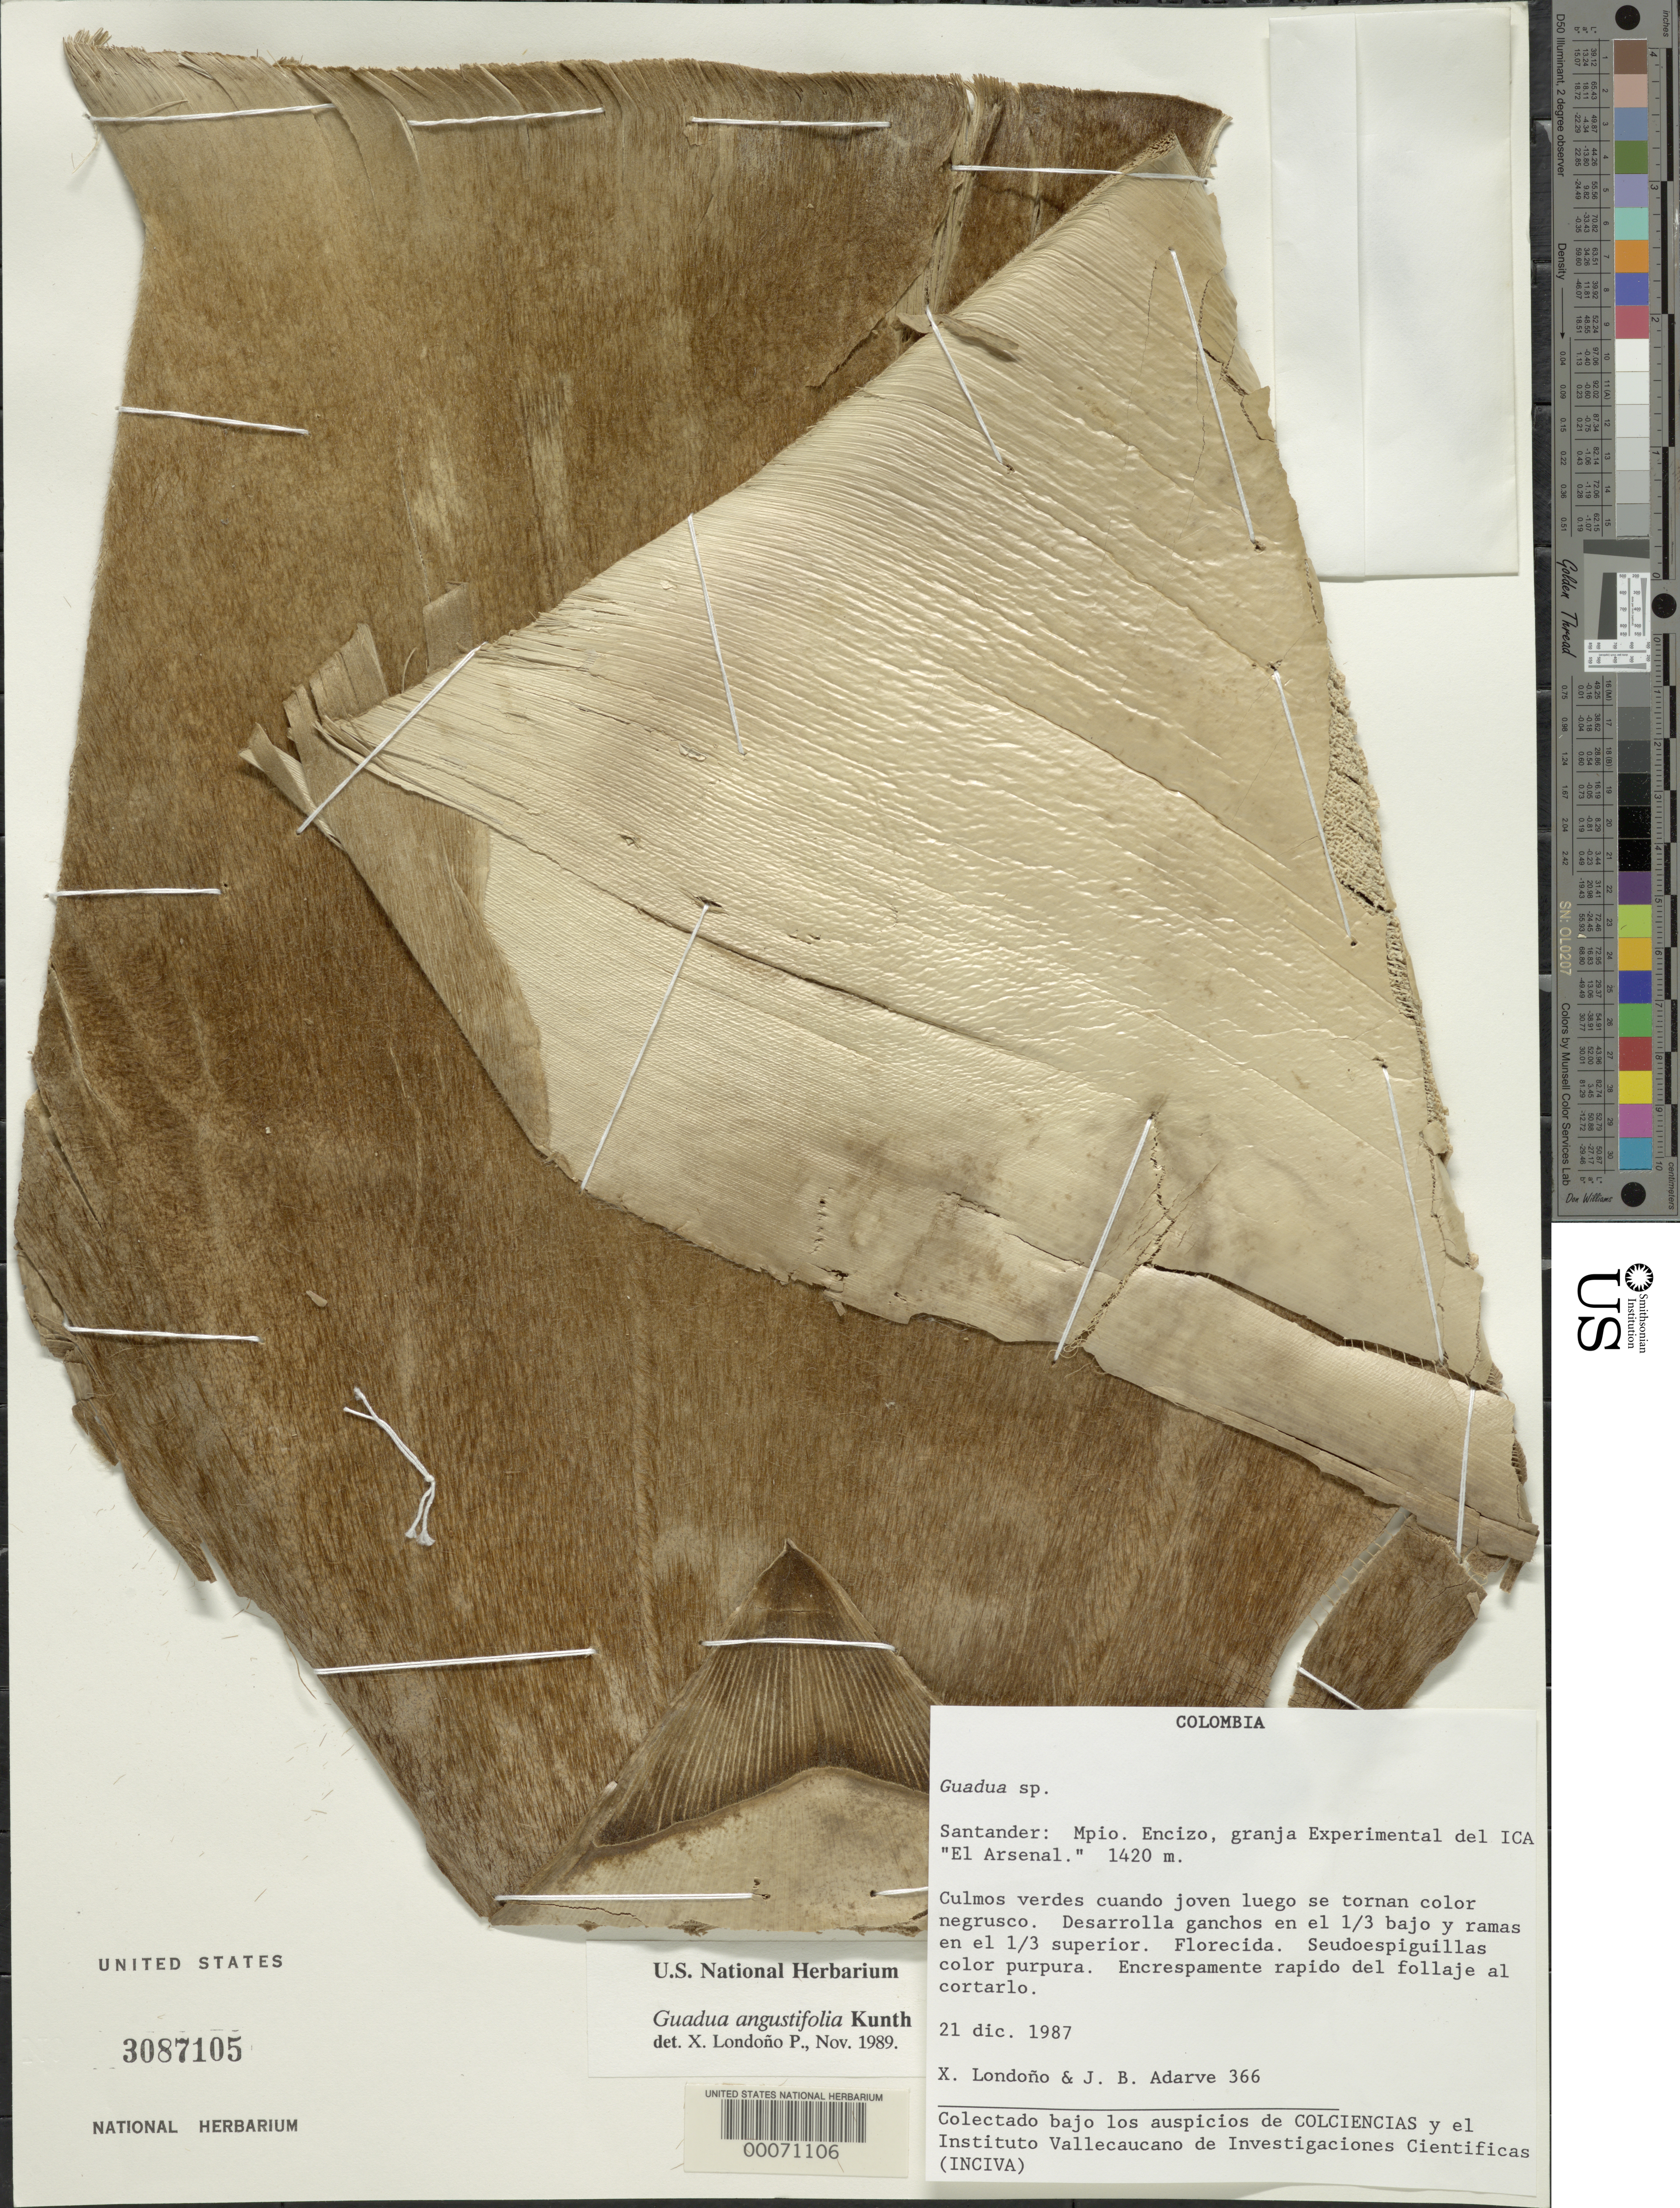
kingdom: Plantae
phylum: Tracheophyta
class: Liliopsida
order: Poales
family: Poaceae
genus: Guadua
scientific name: Guadua angustifolia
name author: Kunth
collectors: X. Londoño & J. B. Adarve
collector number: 366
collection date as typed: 21 Dec 1987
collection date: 1987-12-21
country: Colombia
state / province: Santander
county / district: Enciso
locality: Encizo Mun., experimental farm of ica "el arsenal"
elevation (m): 1420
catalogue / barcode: US 3087105